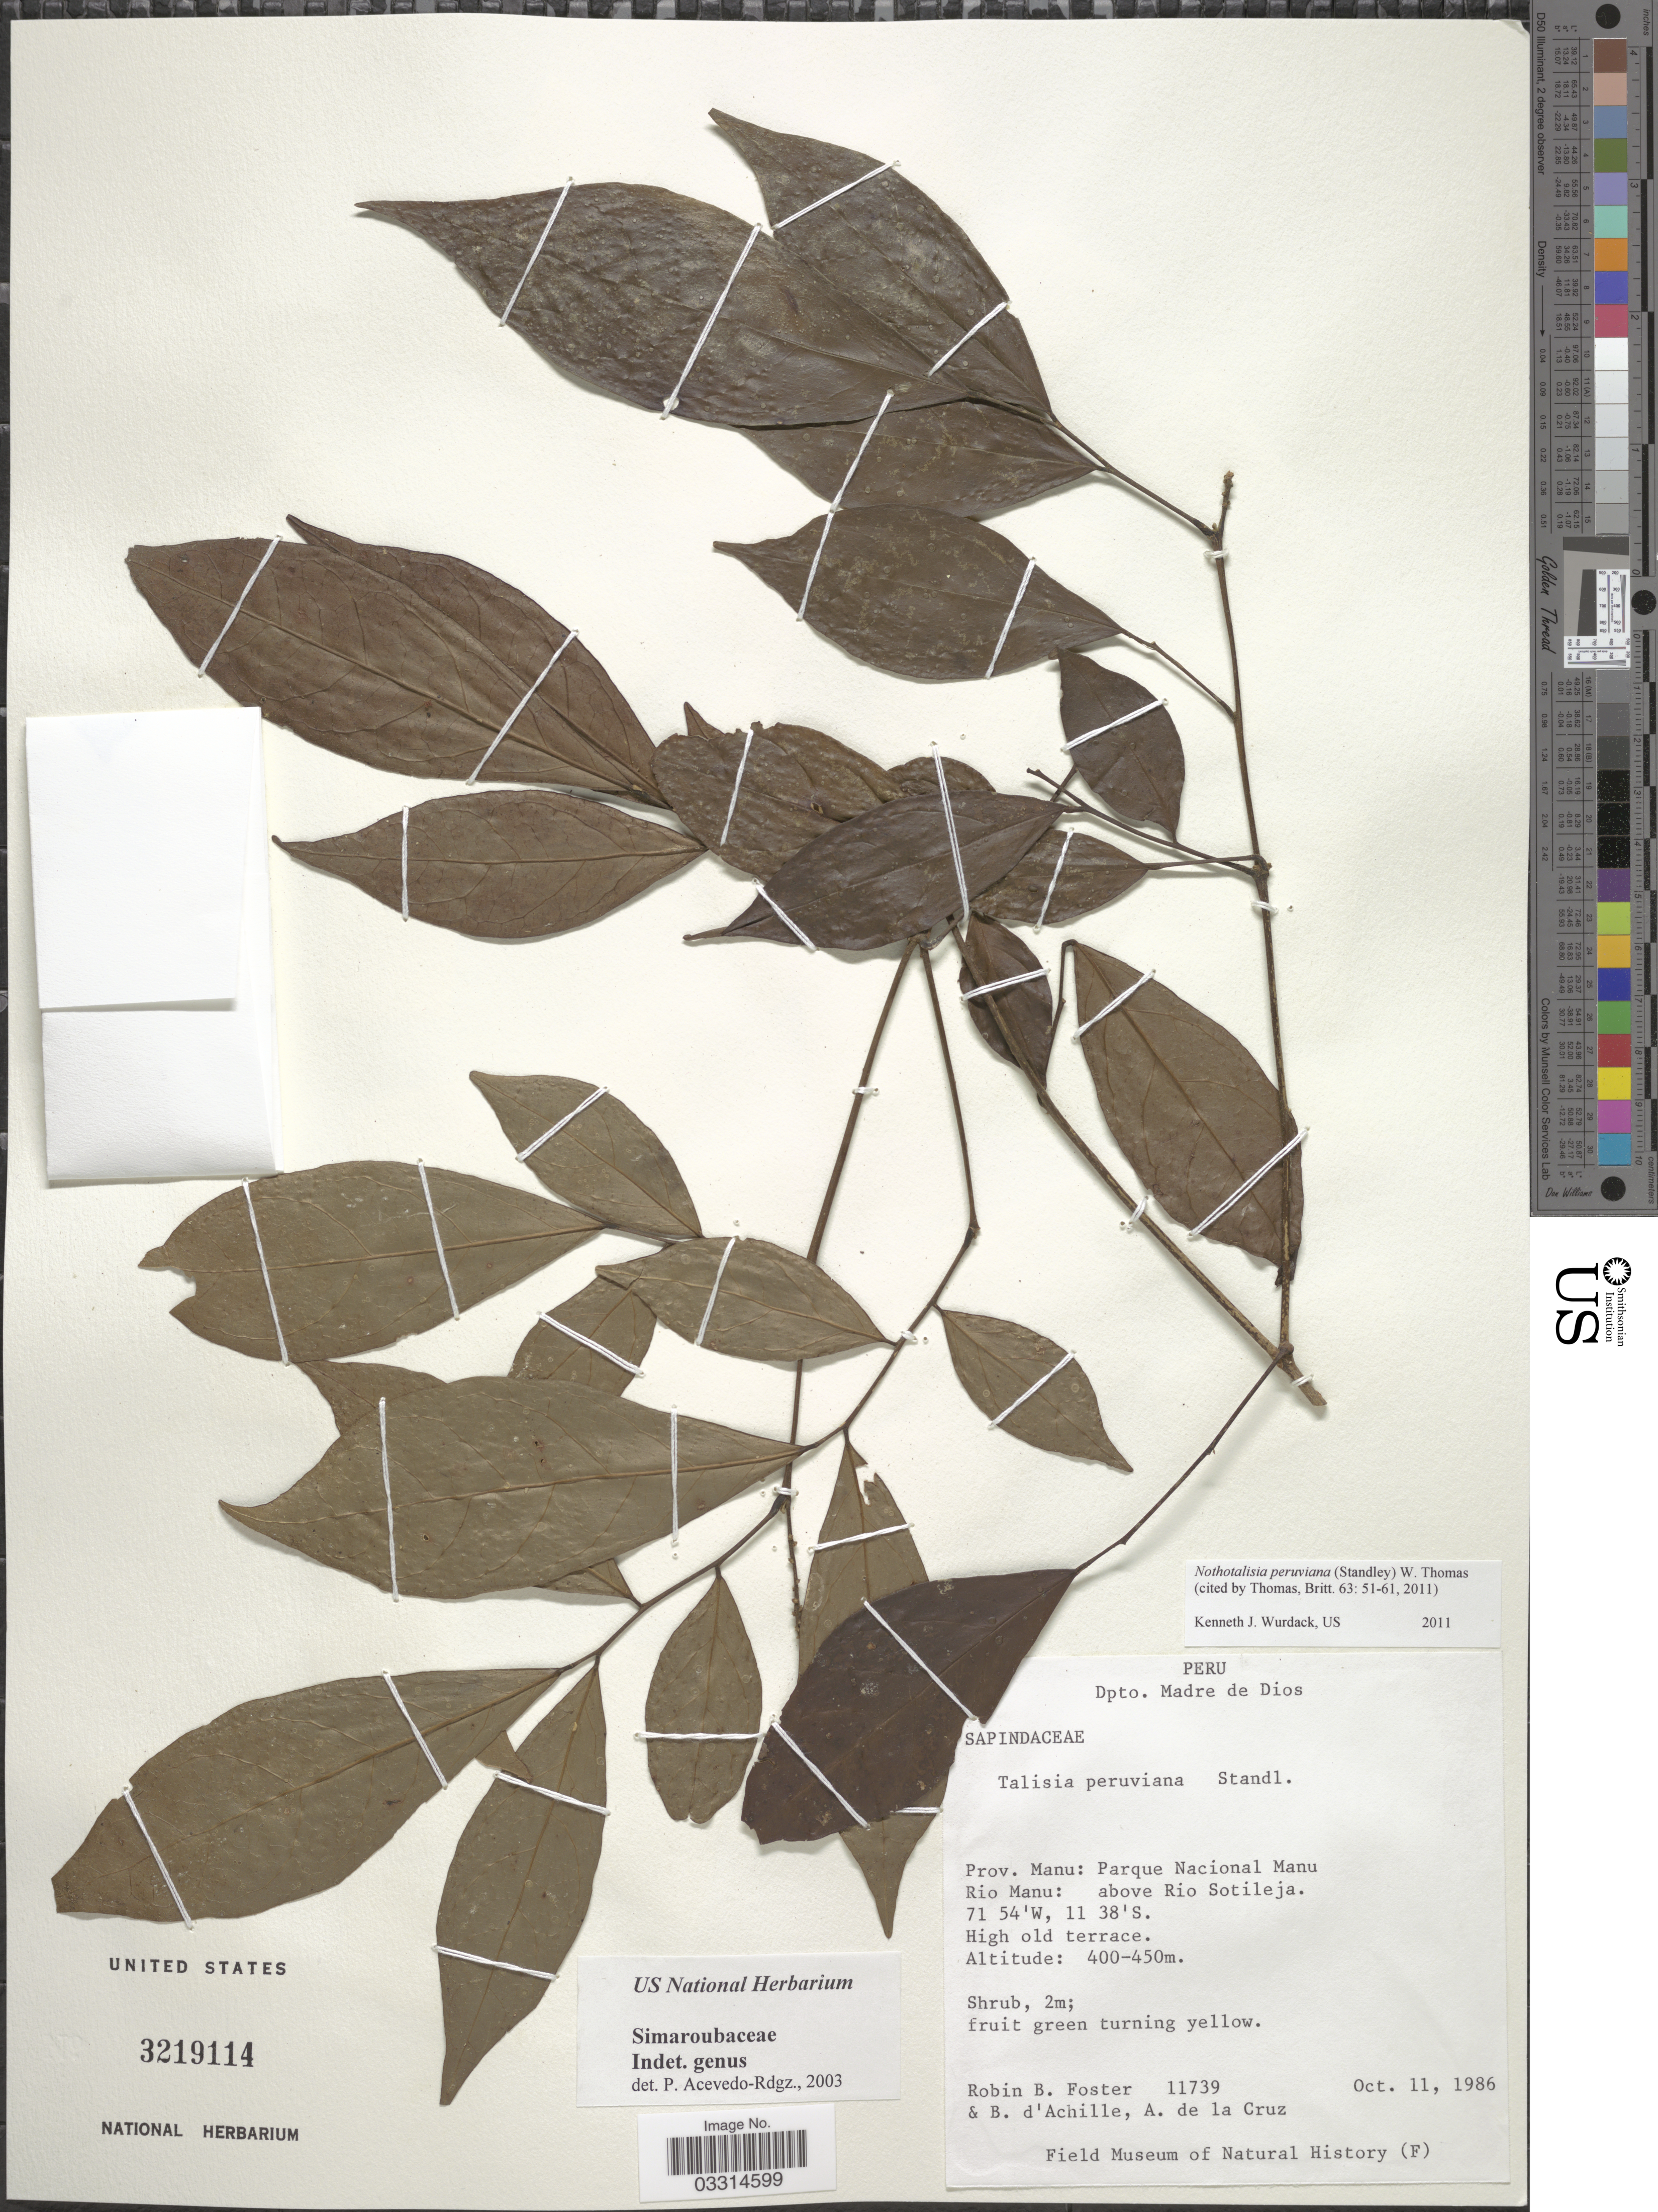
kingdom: Plantae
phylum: Tracheophyta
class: Magnoliopsida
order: Picramniales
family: Picramniaceae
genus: Nothotalisia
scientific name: Nothotalisia peruviana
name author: (Standl.) W.W. Thomas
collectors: R. B. Foster, B. d'Achille & A. de la Cruz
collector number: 11739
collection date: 1986-10-11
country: Peru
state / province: Madre de Dios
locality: Prov. Manu: Parque Nacional Manu Rio Manu: above Rio Sotileja.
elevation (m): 400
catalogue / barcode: US 3219114